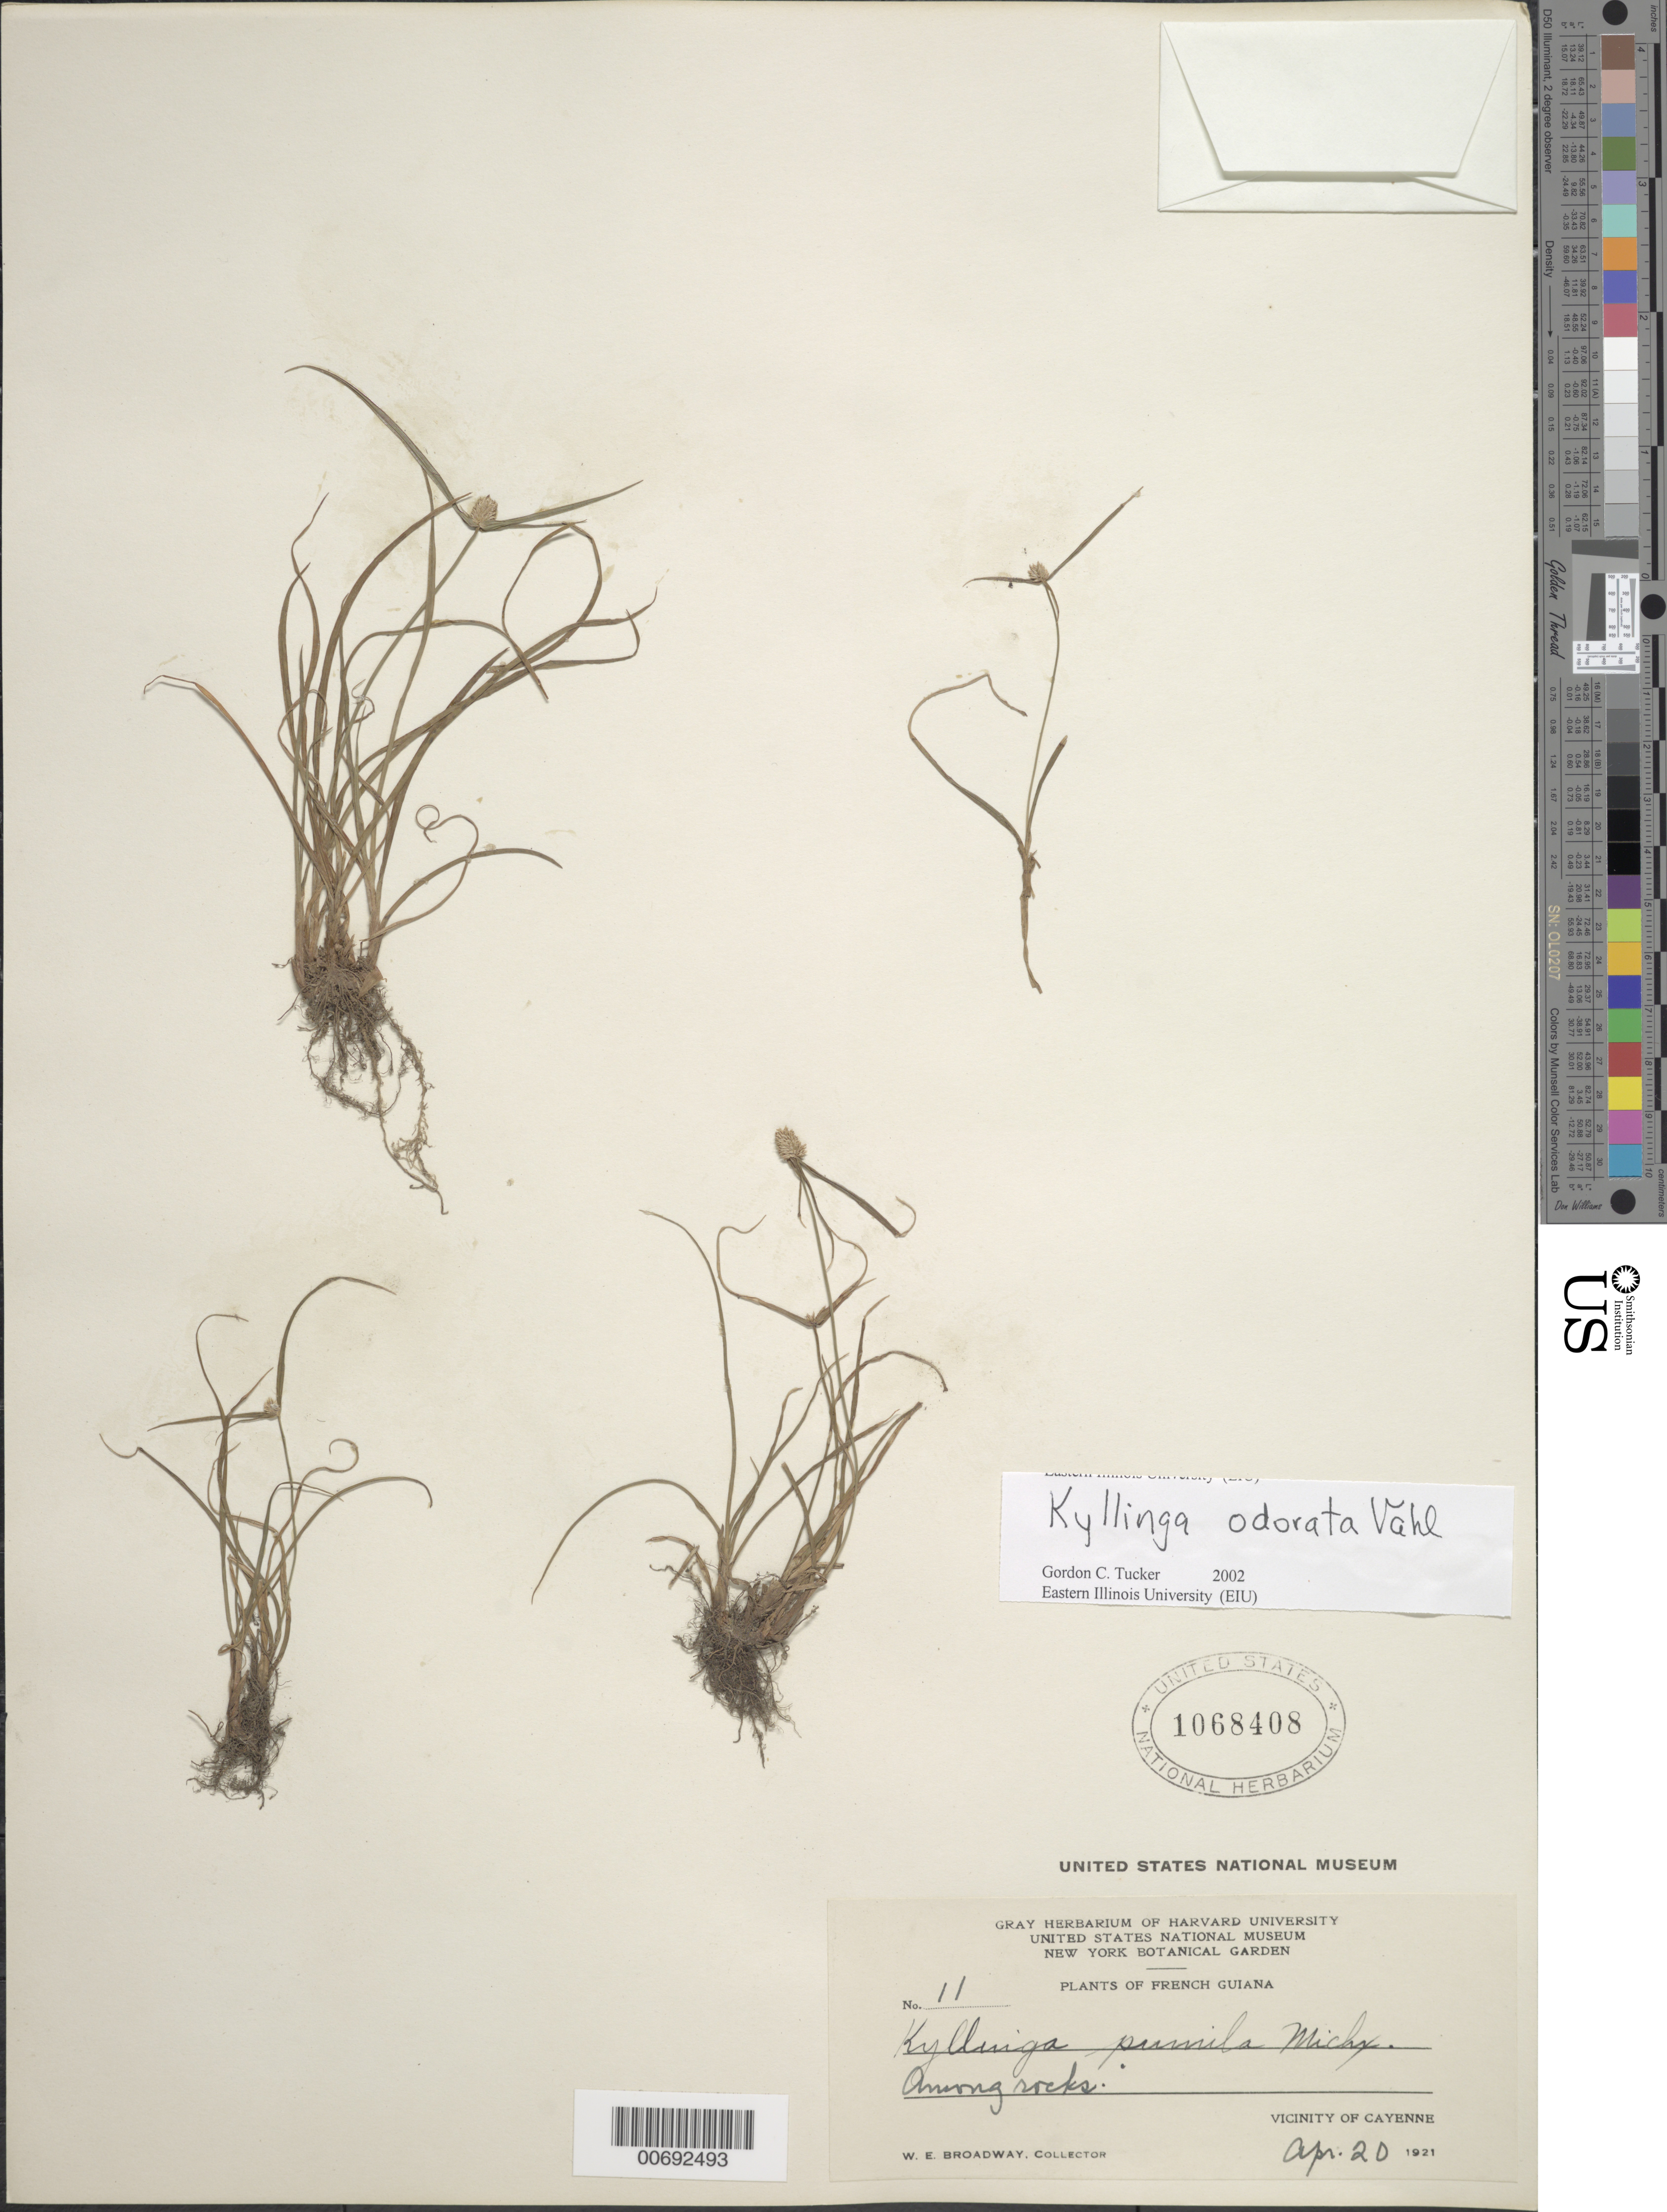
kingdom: Plantae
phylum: Tracheophyta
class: Liliopsida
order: Poales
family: Cyperaceae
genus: Cyperus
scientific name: Cyperus sesquiflorus subsp. sesquiflorus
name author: (Torr.) Mattf. & Kük.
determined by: Strong, M. T., (US), Smithsonian Institution - National Museum of Natural History (UNITED STATES)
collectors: W. E. Broadway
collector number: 11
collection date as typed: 20-Apr-20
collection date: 1920-04-20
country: French Guiana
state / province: Cayenne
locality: Cayenne, vic.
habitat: Among rocks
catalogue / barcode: US 1068408